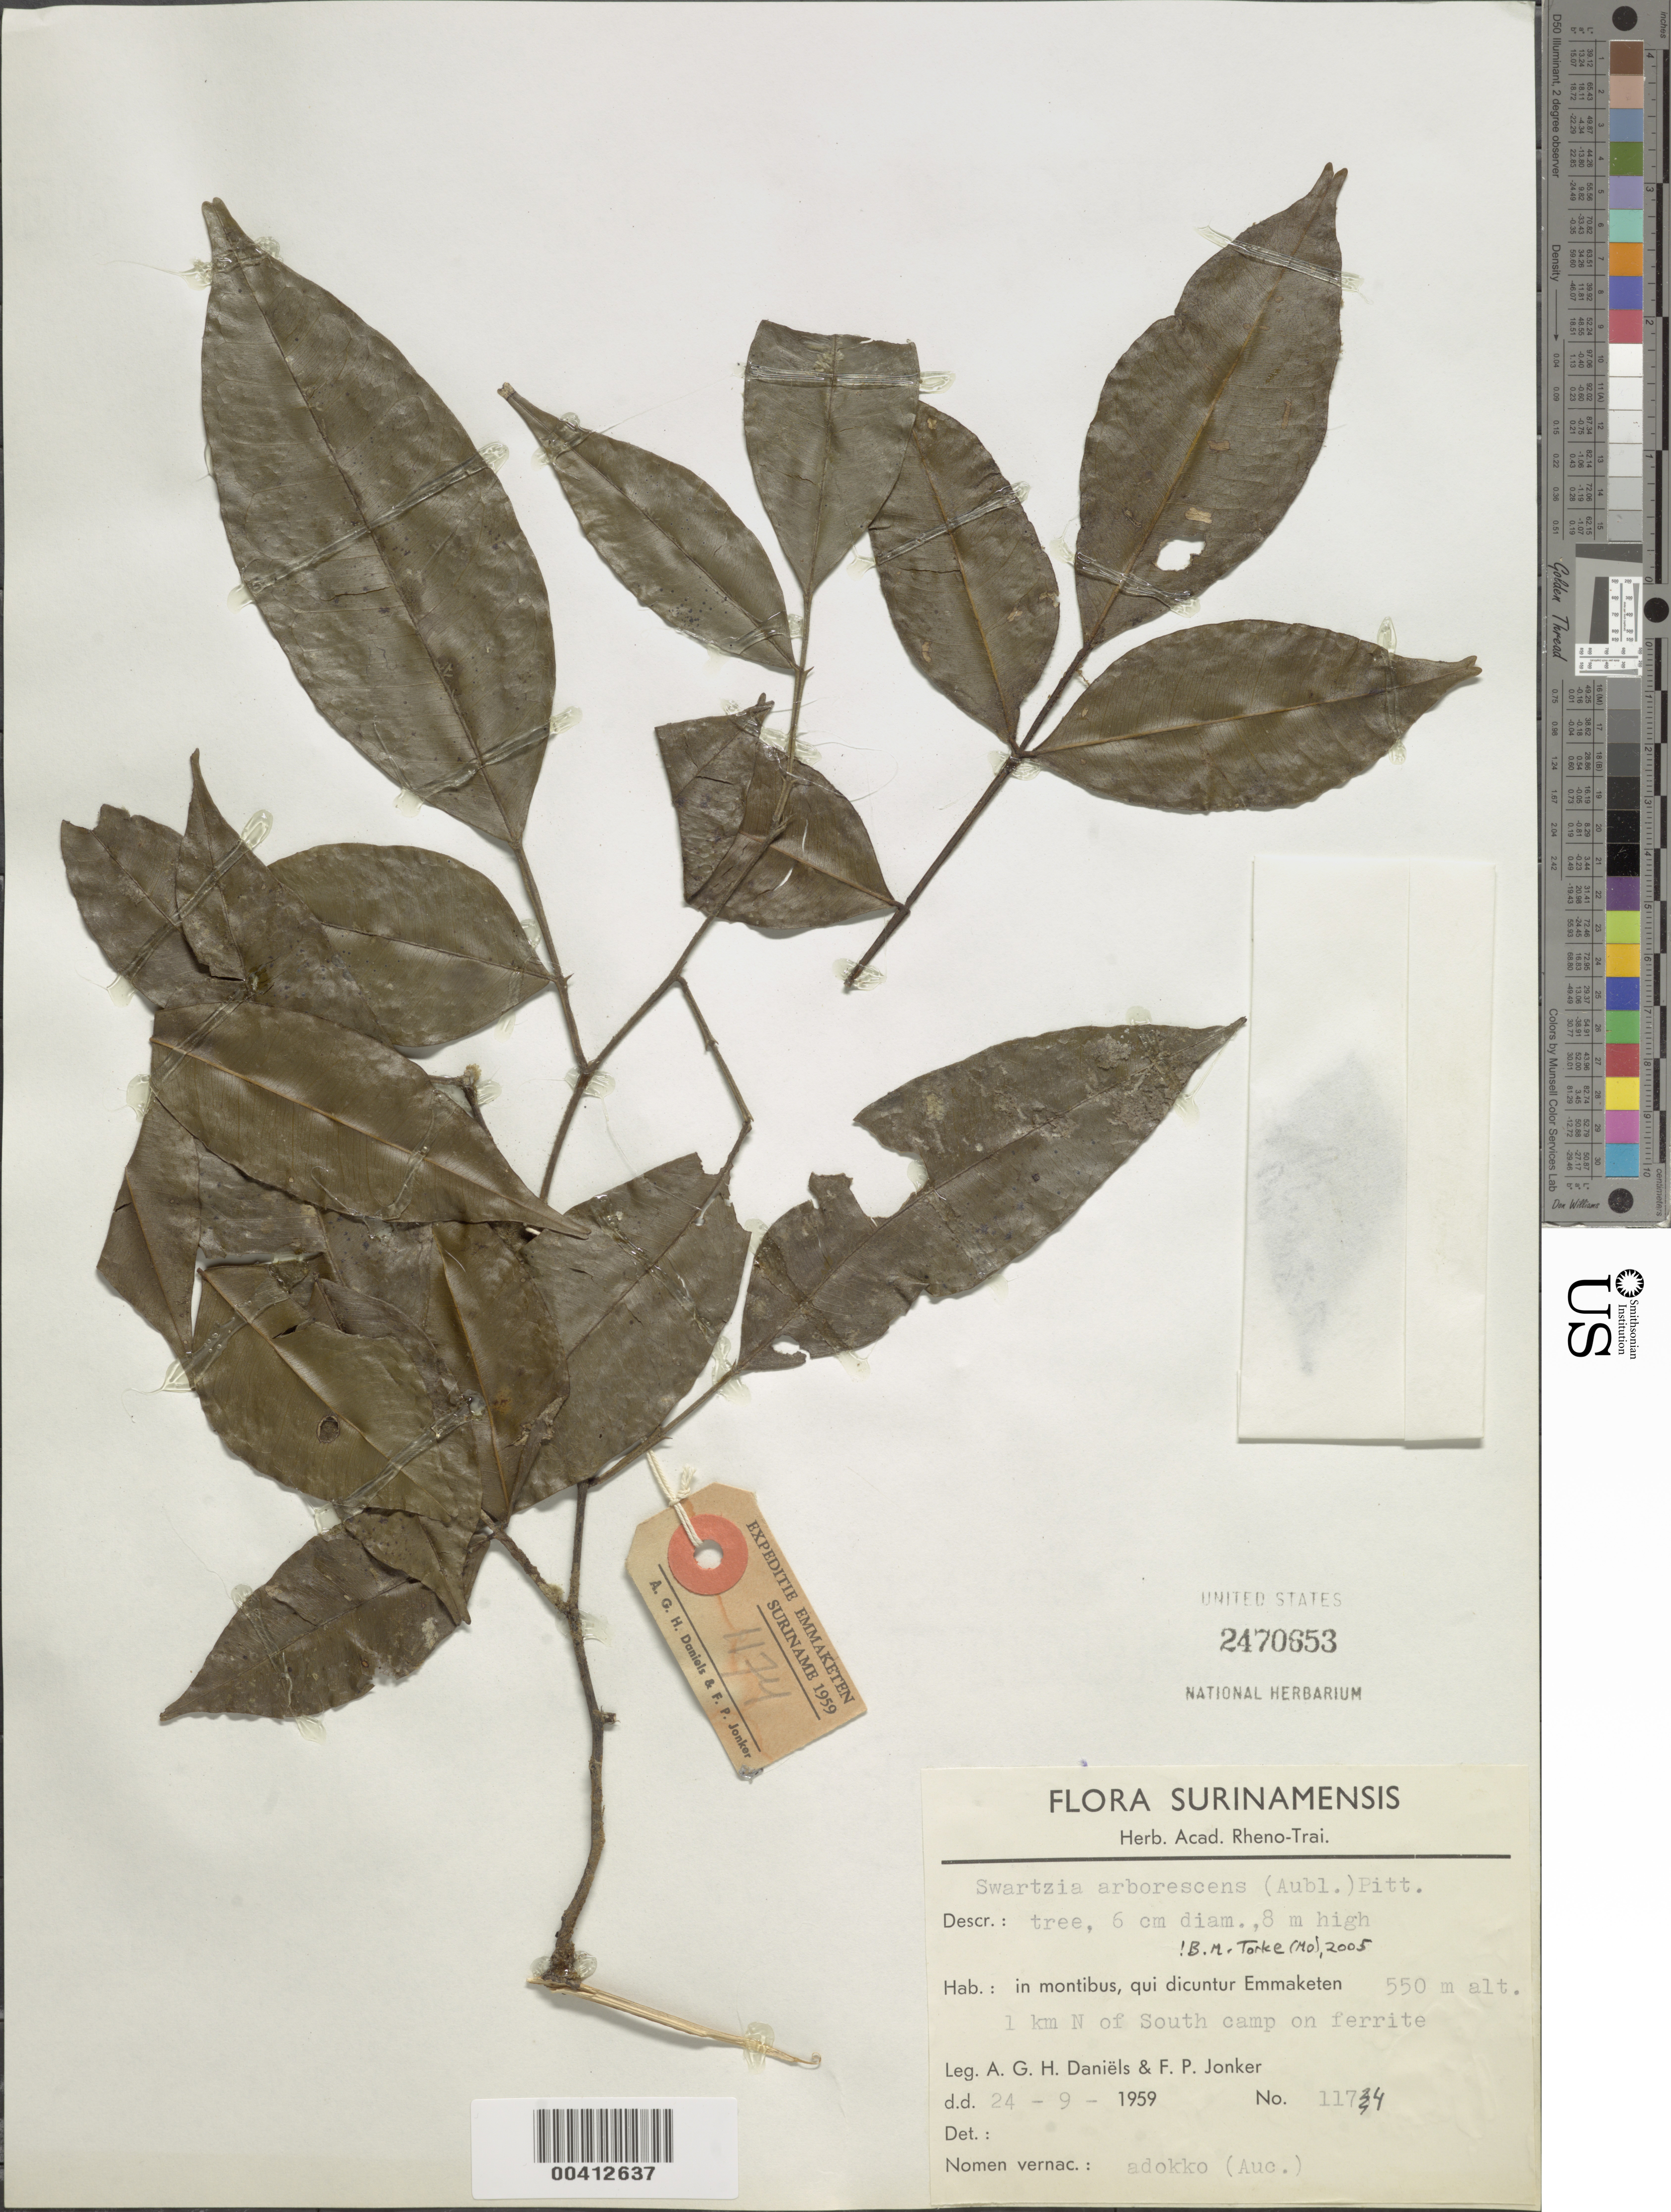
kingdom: Plantae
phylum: Tracheophyta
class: Magnoliopsida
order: Fabales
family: Fabaceae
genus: Swartzia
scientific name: Swartzia arborescens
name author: (Aubl.) Pittier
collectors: A. Daniëls & F. P. Jonker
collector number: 1174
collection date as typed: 24 Sep 1959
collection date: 1959-09-24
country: Suriname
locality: Emmaketen, 1 km n of south camp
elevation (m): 550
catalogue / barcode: US 2470653